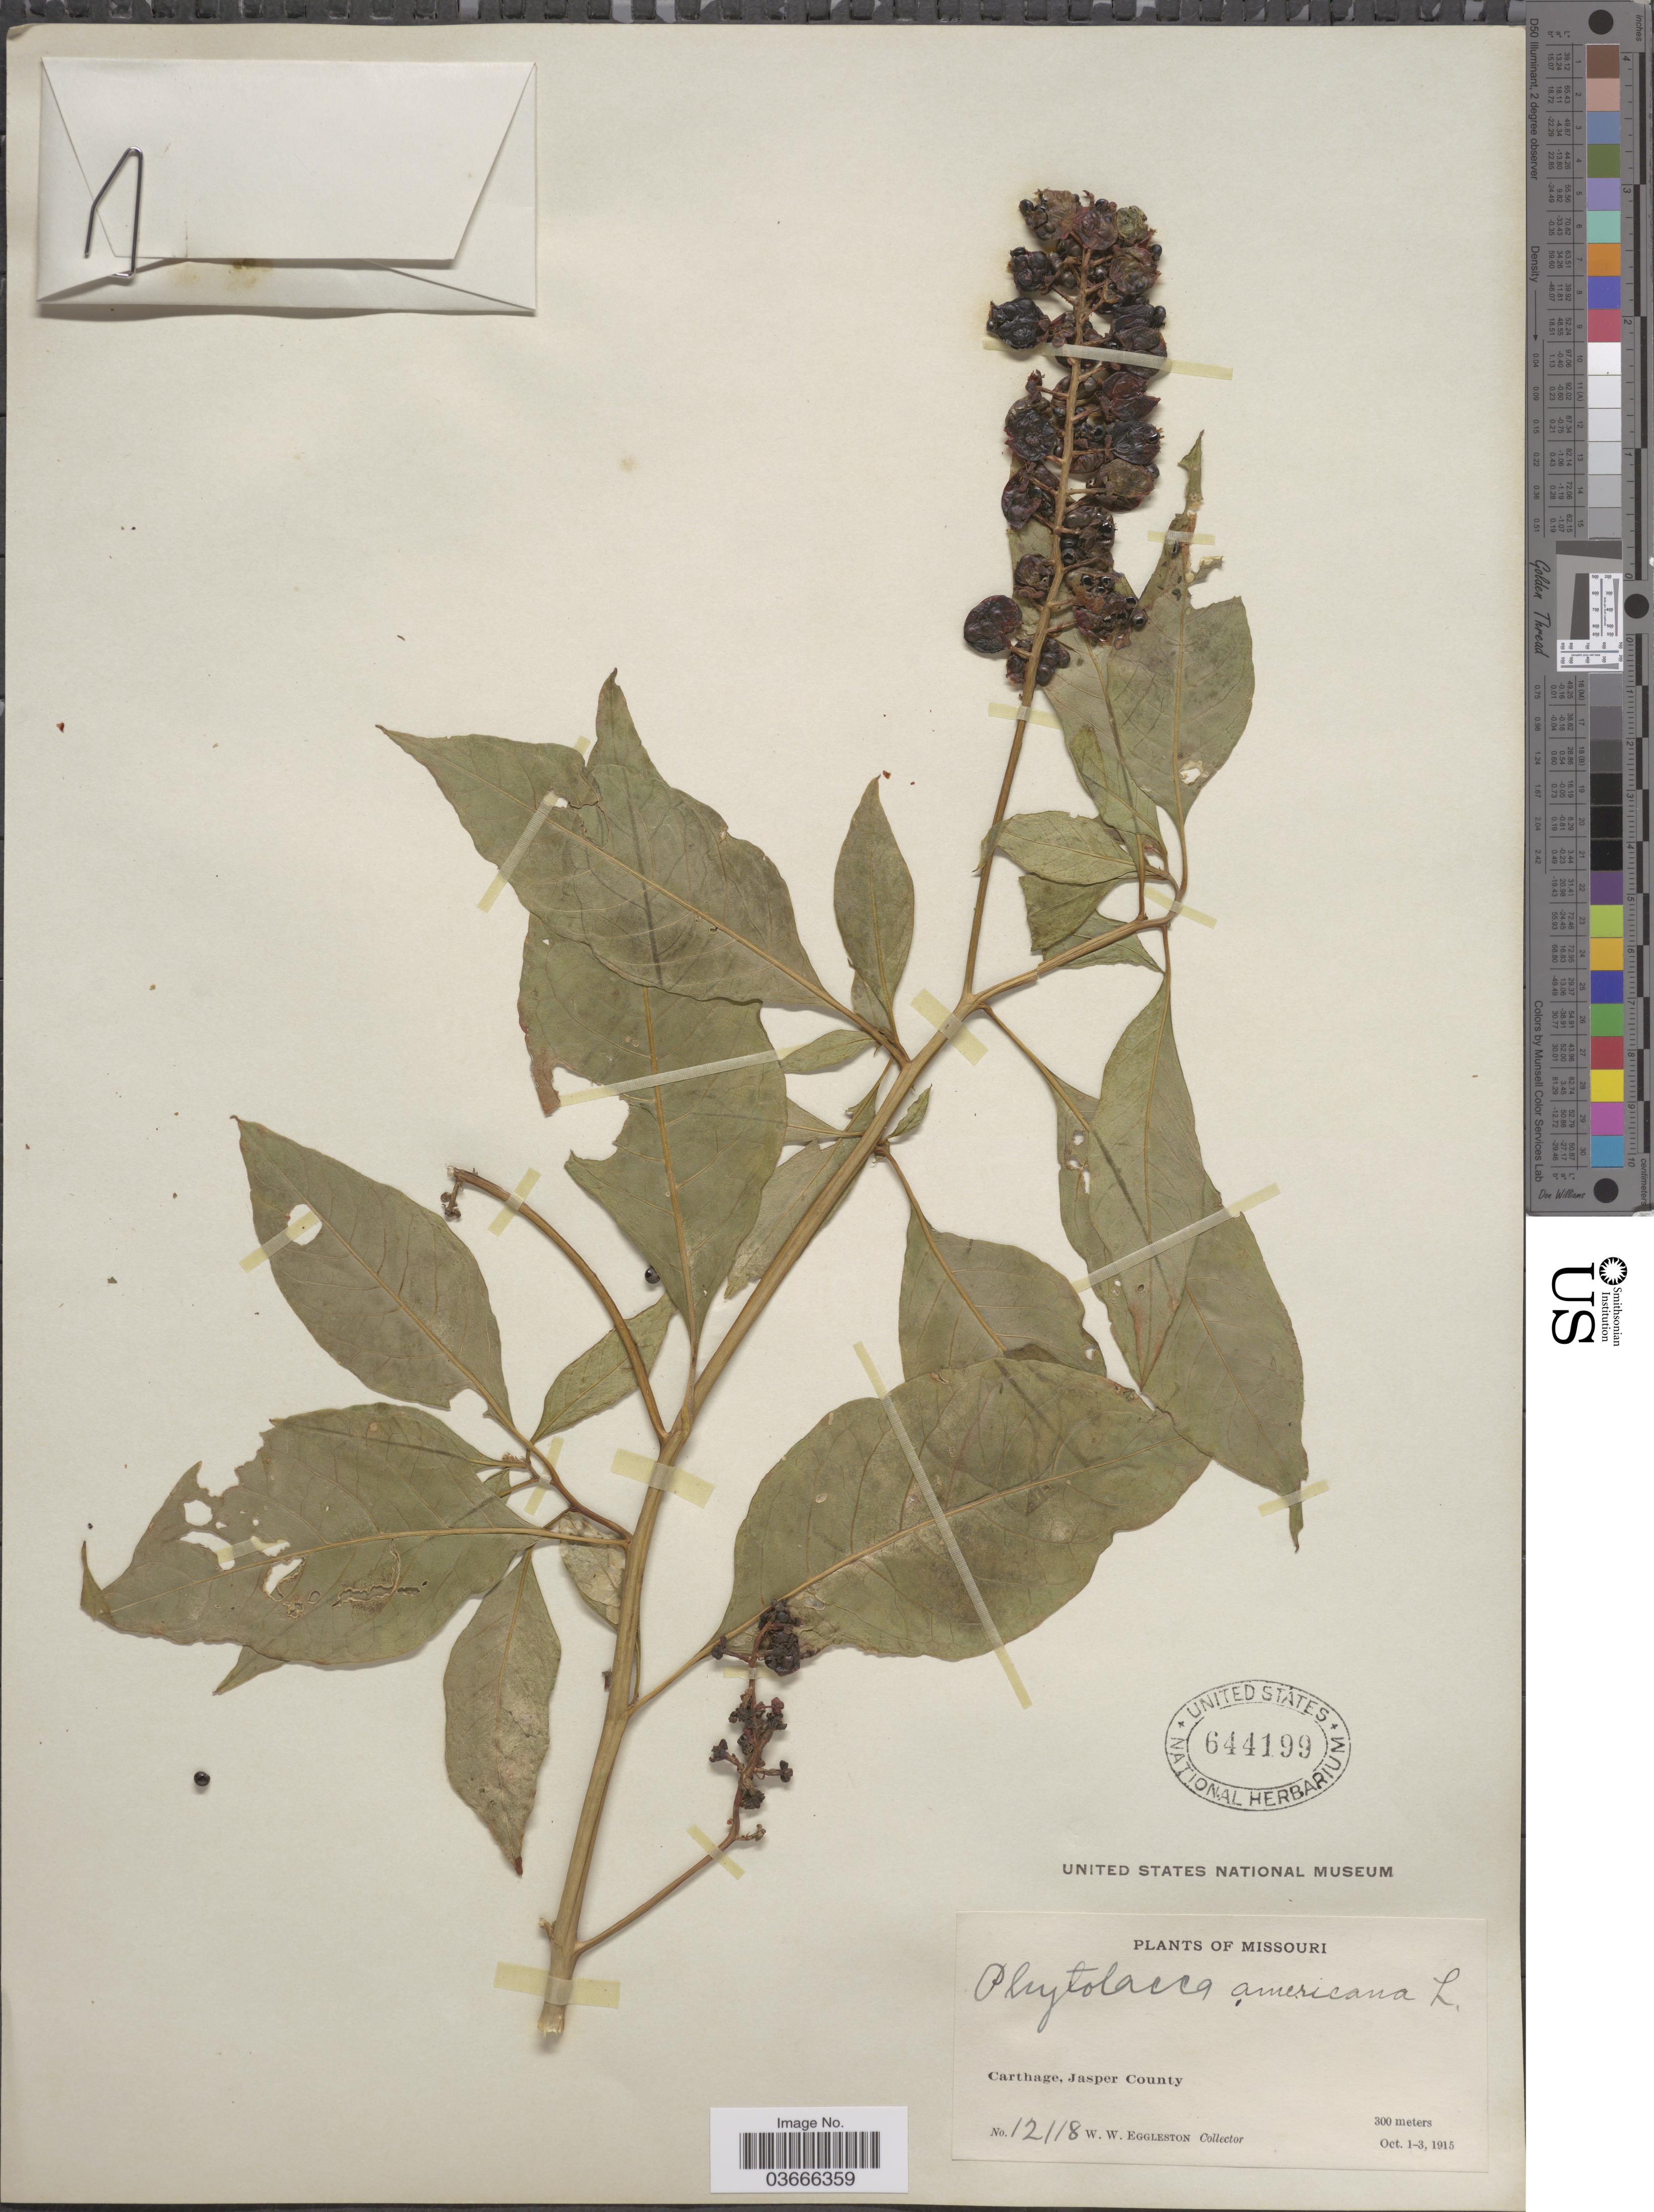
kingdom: Plantae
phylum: Tracheophyta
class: Magnoliopsida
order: Caryophyllales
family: Phytolaccaceae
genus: Phytolacca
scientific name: Phytolacca americana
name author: L.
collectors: W. W. Eggleston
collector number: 12118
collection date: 1915-10-01/1915-10-03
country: United States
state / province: Missouri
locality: Carthage, Jasper County.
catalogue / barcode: US 644199